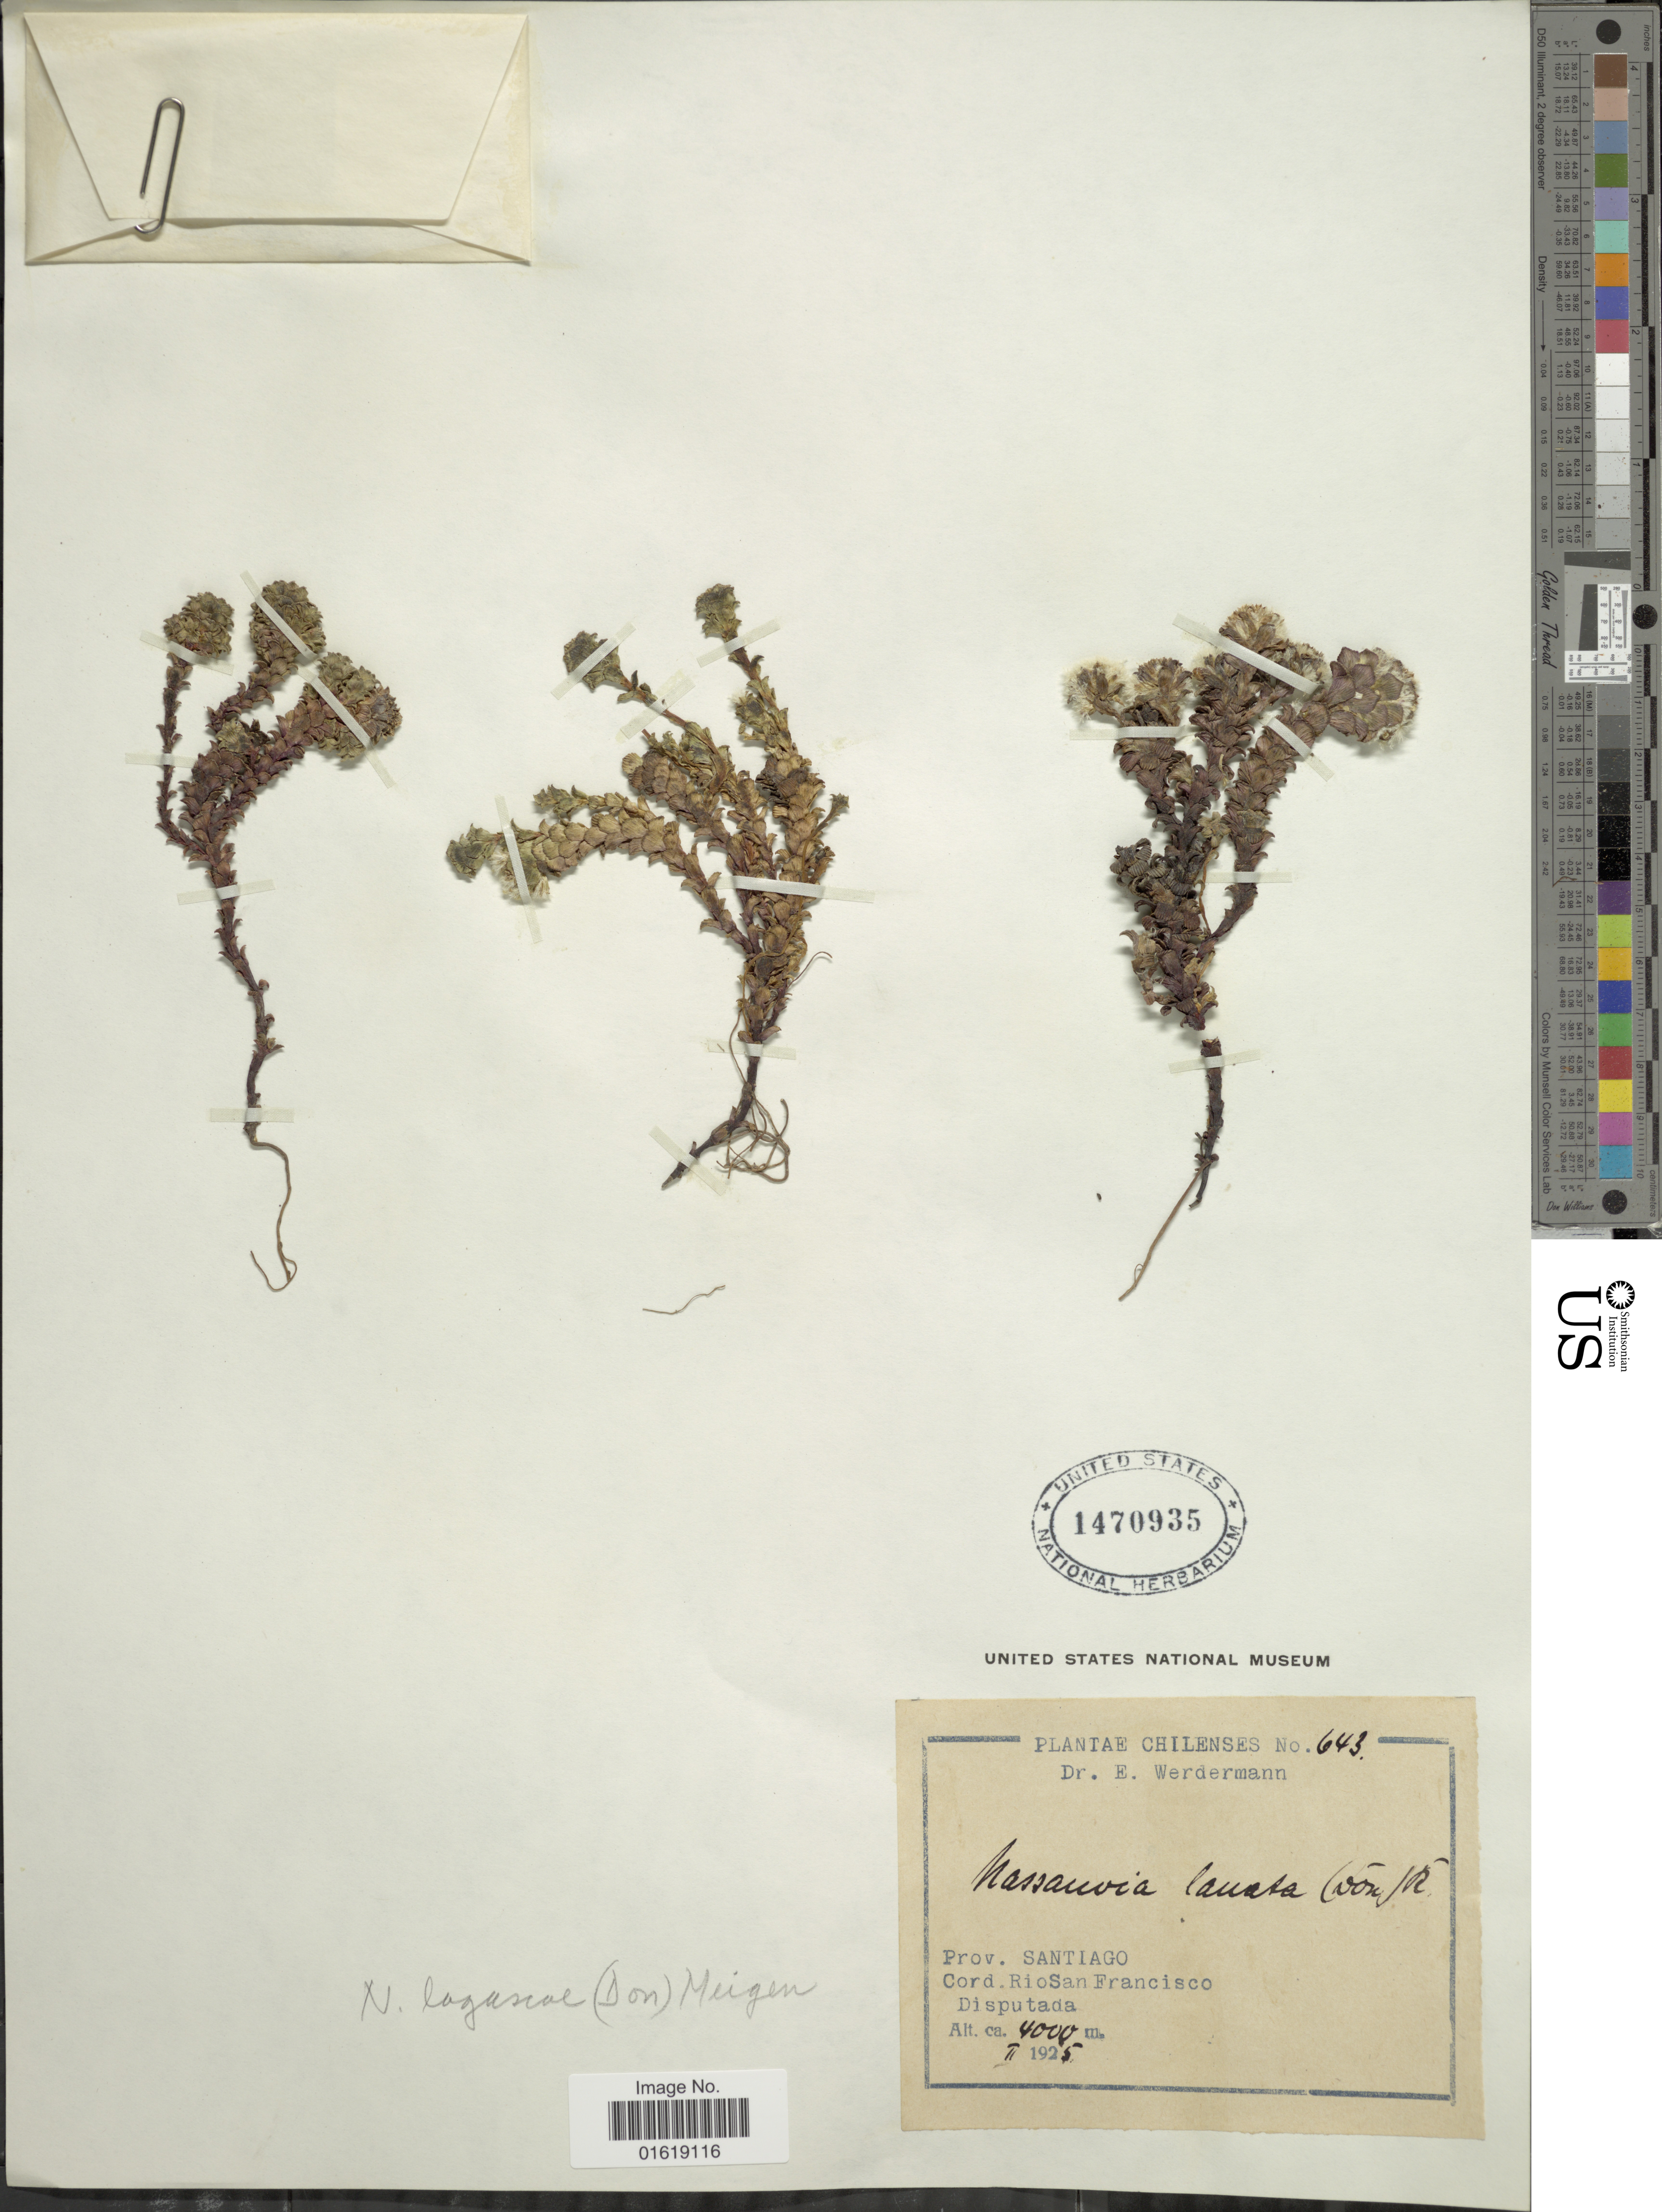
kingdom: Plantae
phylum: Tracheophyta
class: Magnoliopsida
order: Asterales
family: Asteraceae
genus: Nassauvia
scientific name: Nassauvia lagascae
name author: (D. Don) F. Meigen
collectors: E. Werdermann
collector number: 643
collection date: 1925-02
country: Chile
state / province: Región Metropolitana (RM)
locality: Prov. Santiago. Cord. Rio San Francisco. Disputada.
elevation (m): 4000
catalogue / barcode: US 1470935